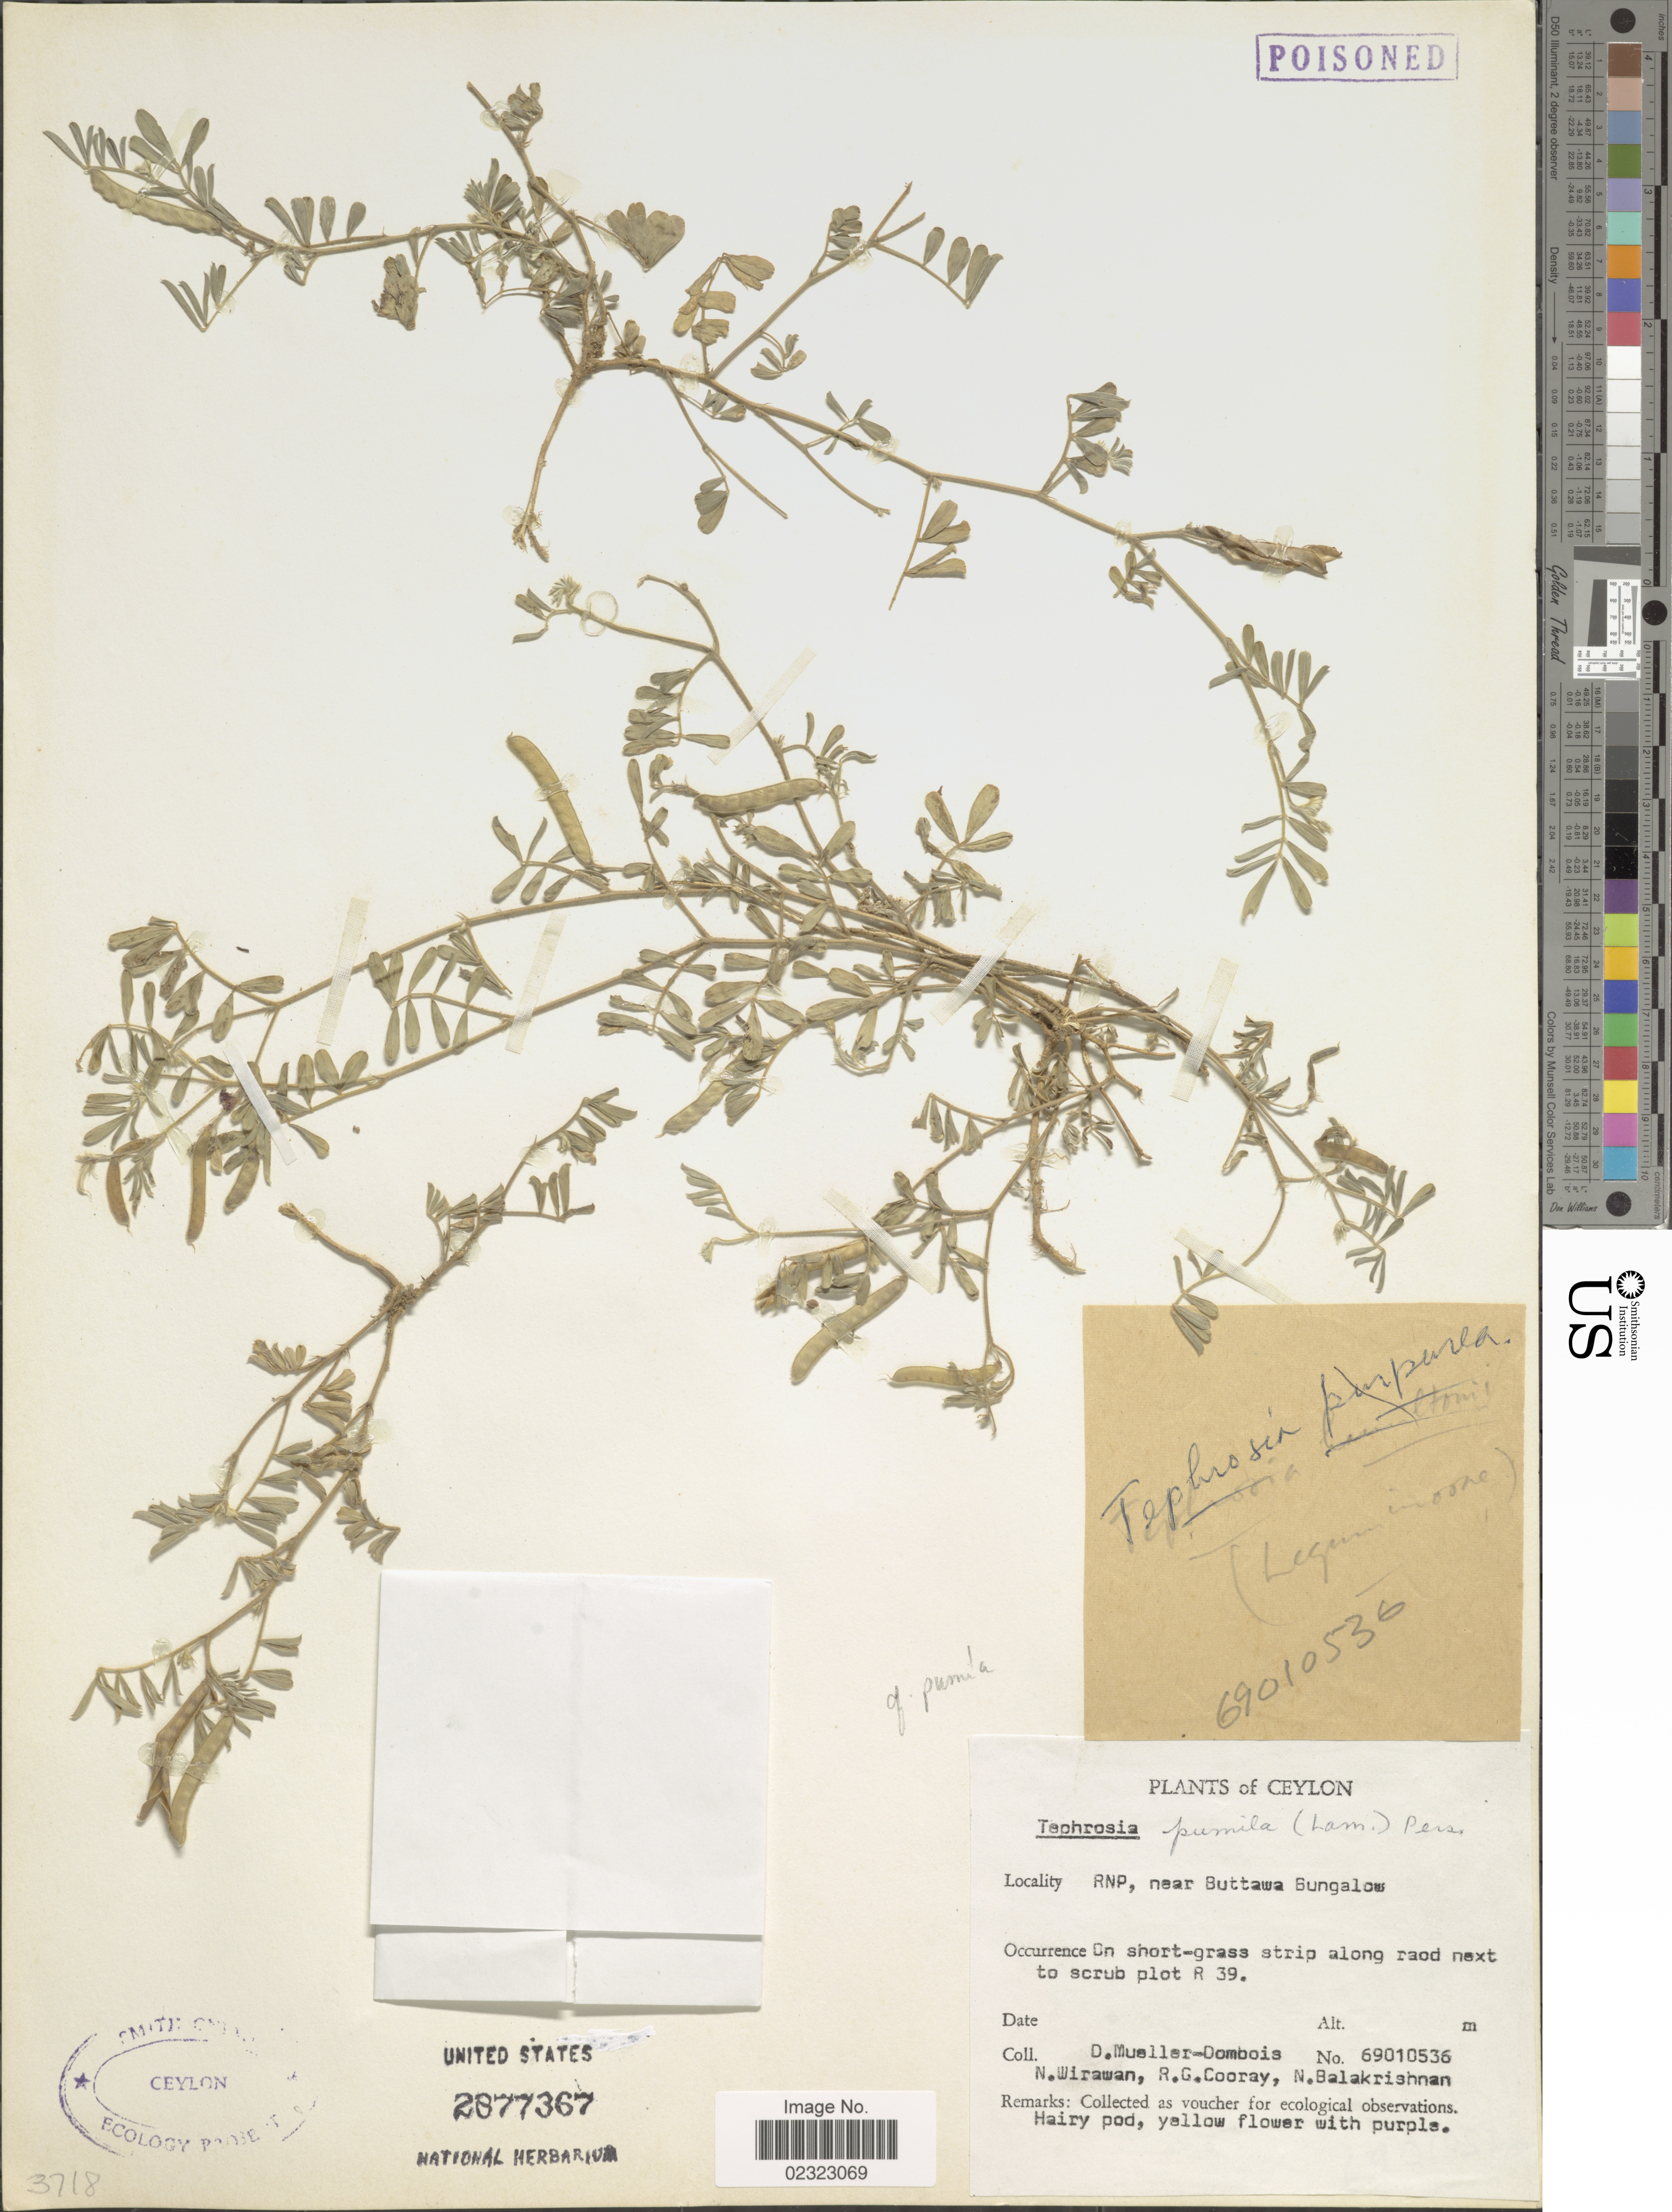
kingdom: Plantae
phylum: Tracheophyta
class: Magnoliopsida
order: Fabales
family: Fabaceae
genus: Tephrosia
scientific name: Tephrosia pumila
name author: (Lam.) Pers.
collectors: D. Mueller-Dombois, N. Wirawan, R. Cooray & N. Balakrishnan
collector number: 69010536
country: Sri Lanka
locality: Ceylon. RNP, near Buttawa Bungalow. plot R 39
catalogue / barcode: US 2877367